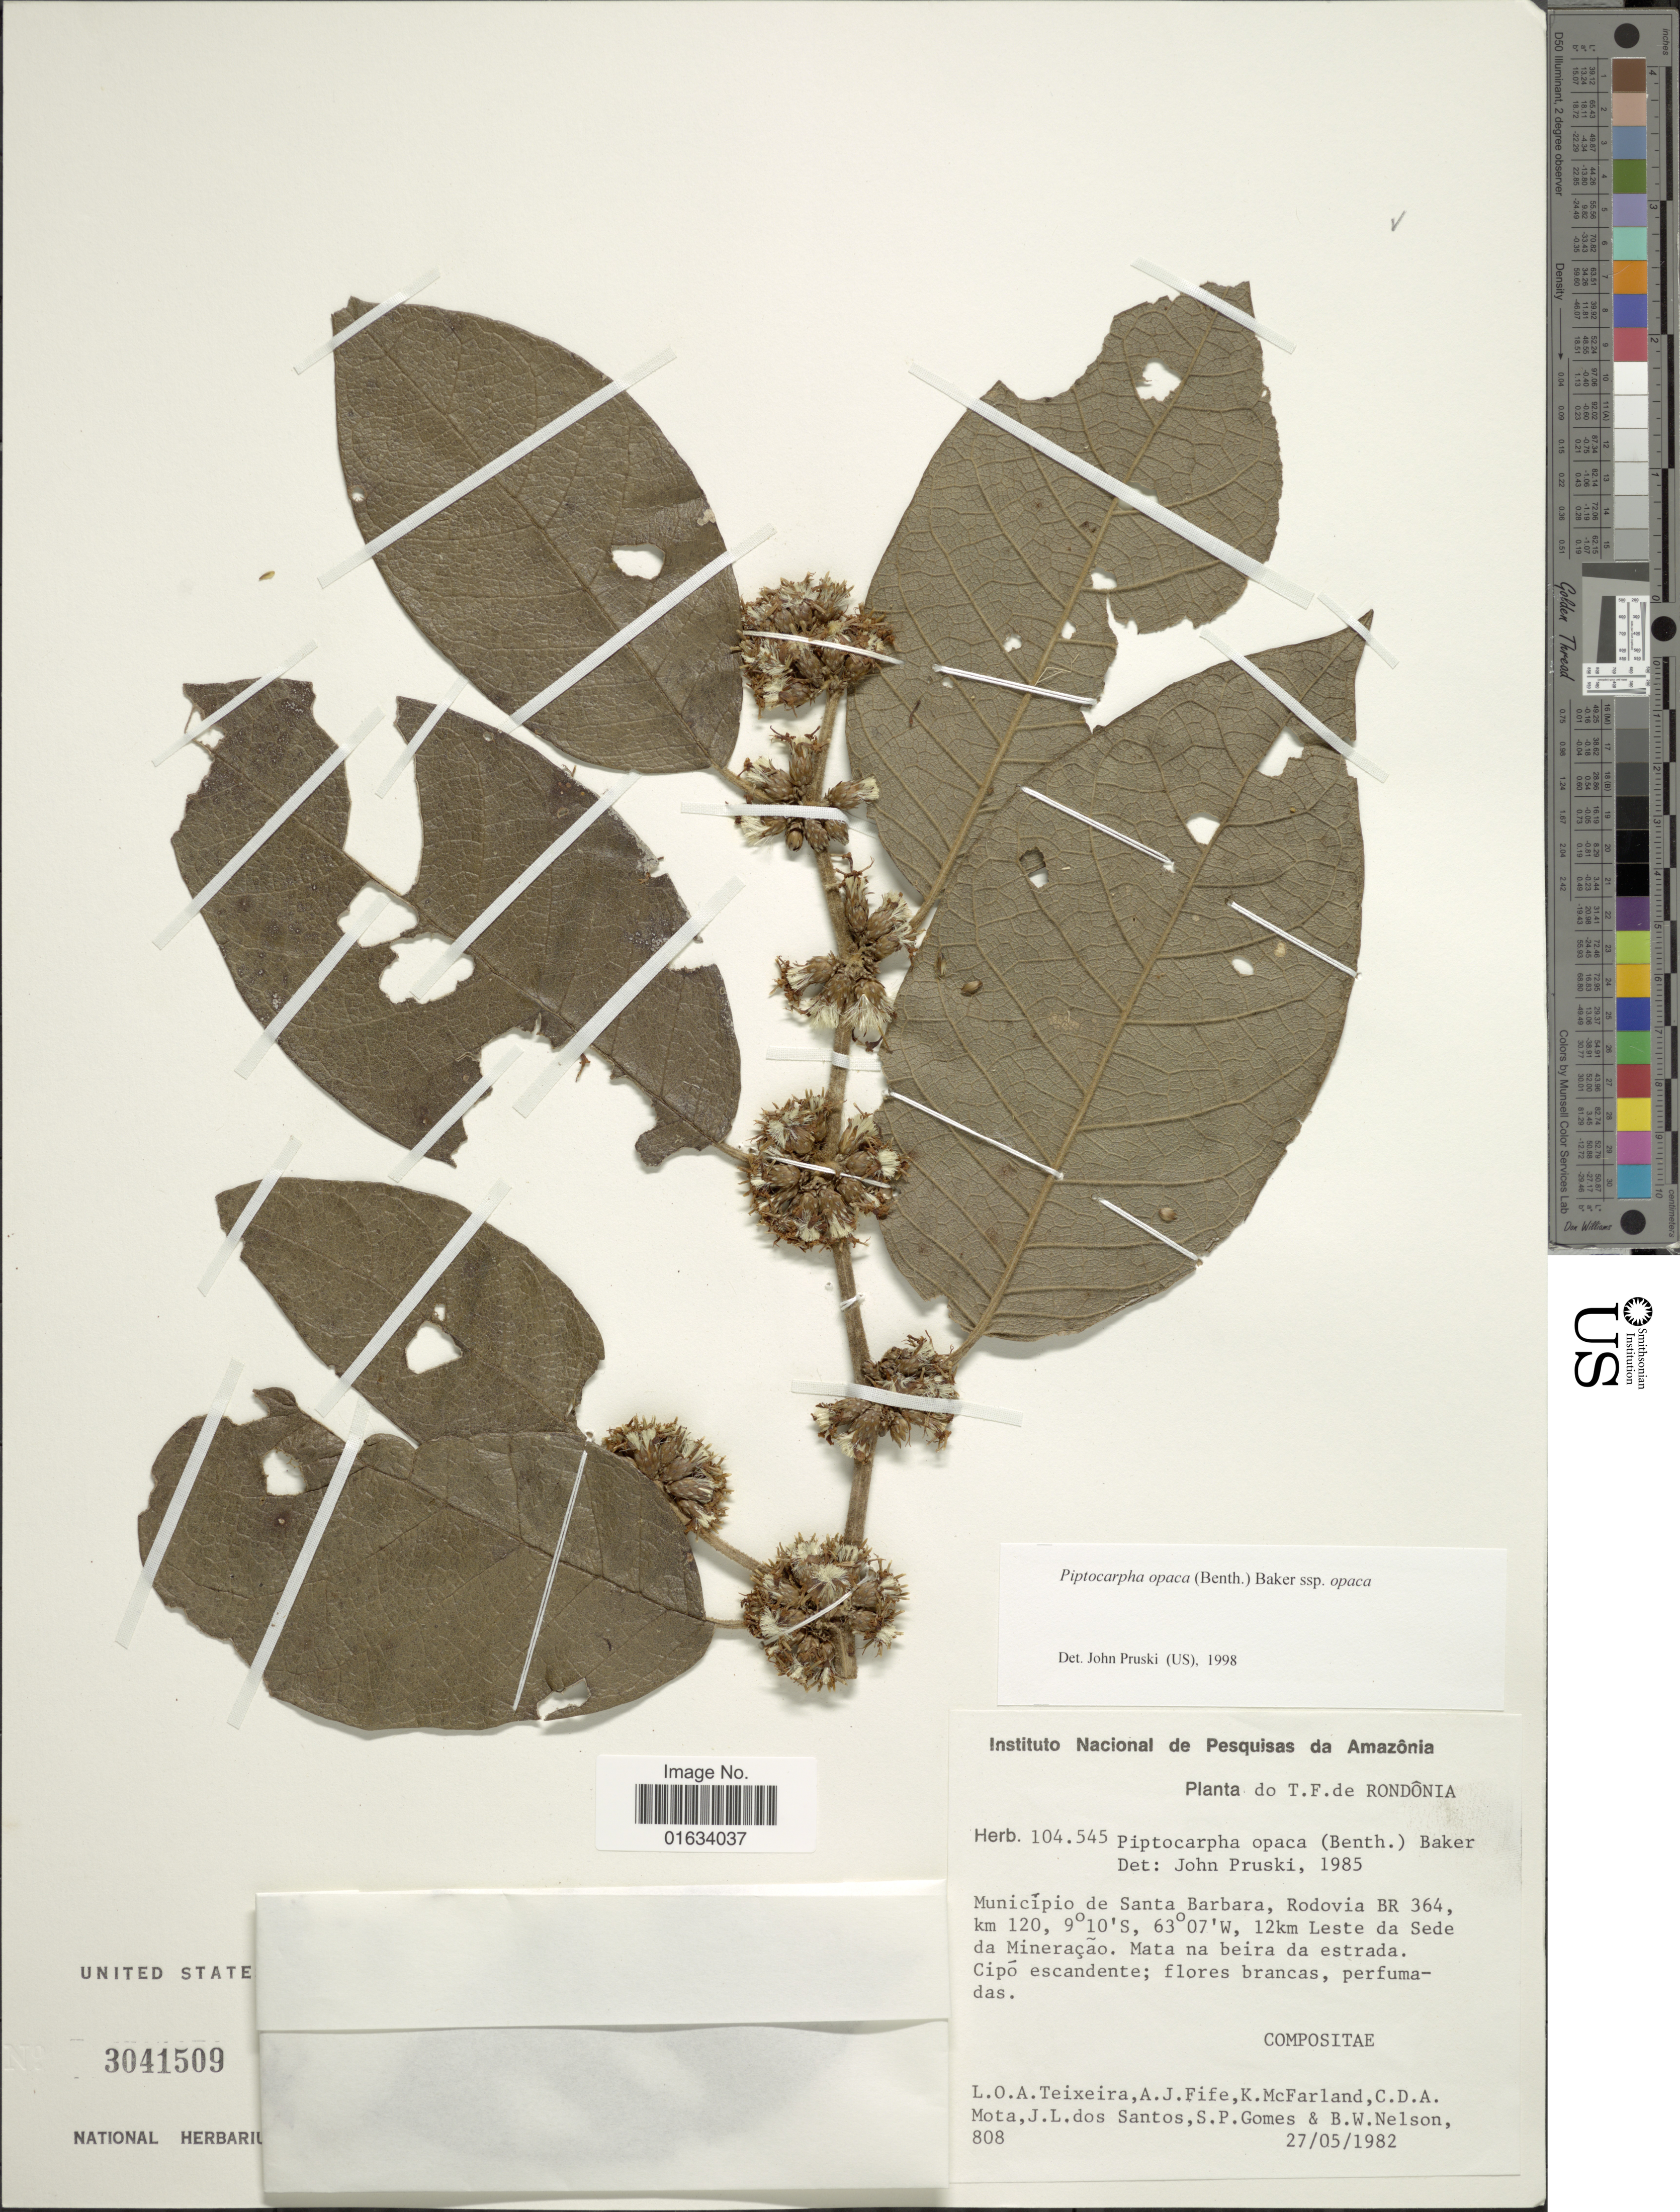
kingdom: Plantae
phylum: Tracheophyta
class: Magnoliopsida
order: Asterales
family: Asteraceae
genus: Piptocarpha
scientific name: Piptocarpha opaca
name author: (Benth.) Baker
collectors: L. O. A. Teixeira, A. Fife, K. McFarland, C. D. A. Mota & et al.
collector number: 808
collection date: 1982-05-27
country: Honduras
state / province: Santa Bárbara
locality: T. F. de Rodonia. Municipio de Santa Barbara, Rodovia BR 364, km 120, 12 km Leste da Sede da Mineracao.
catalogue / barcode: US 3041509